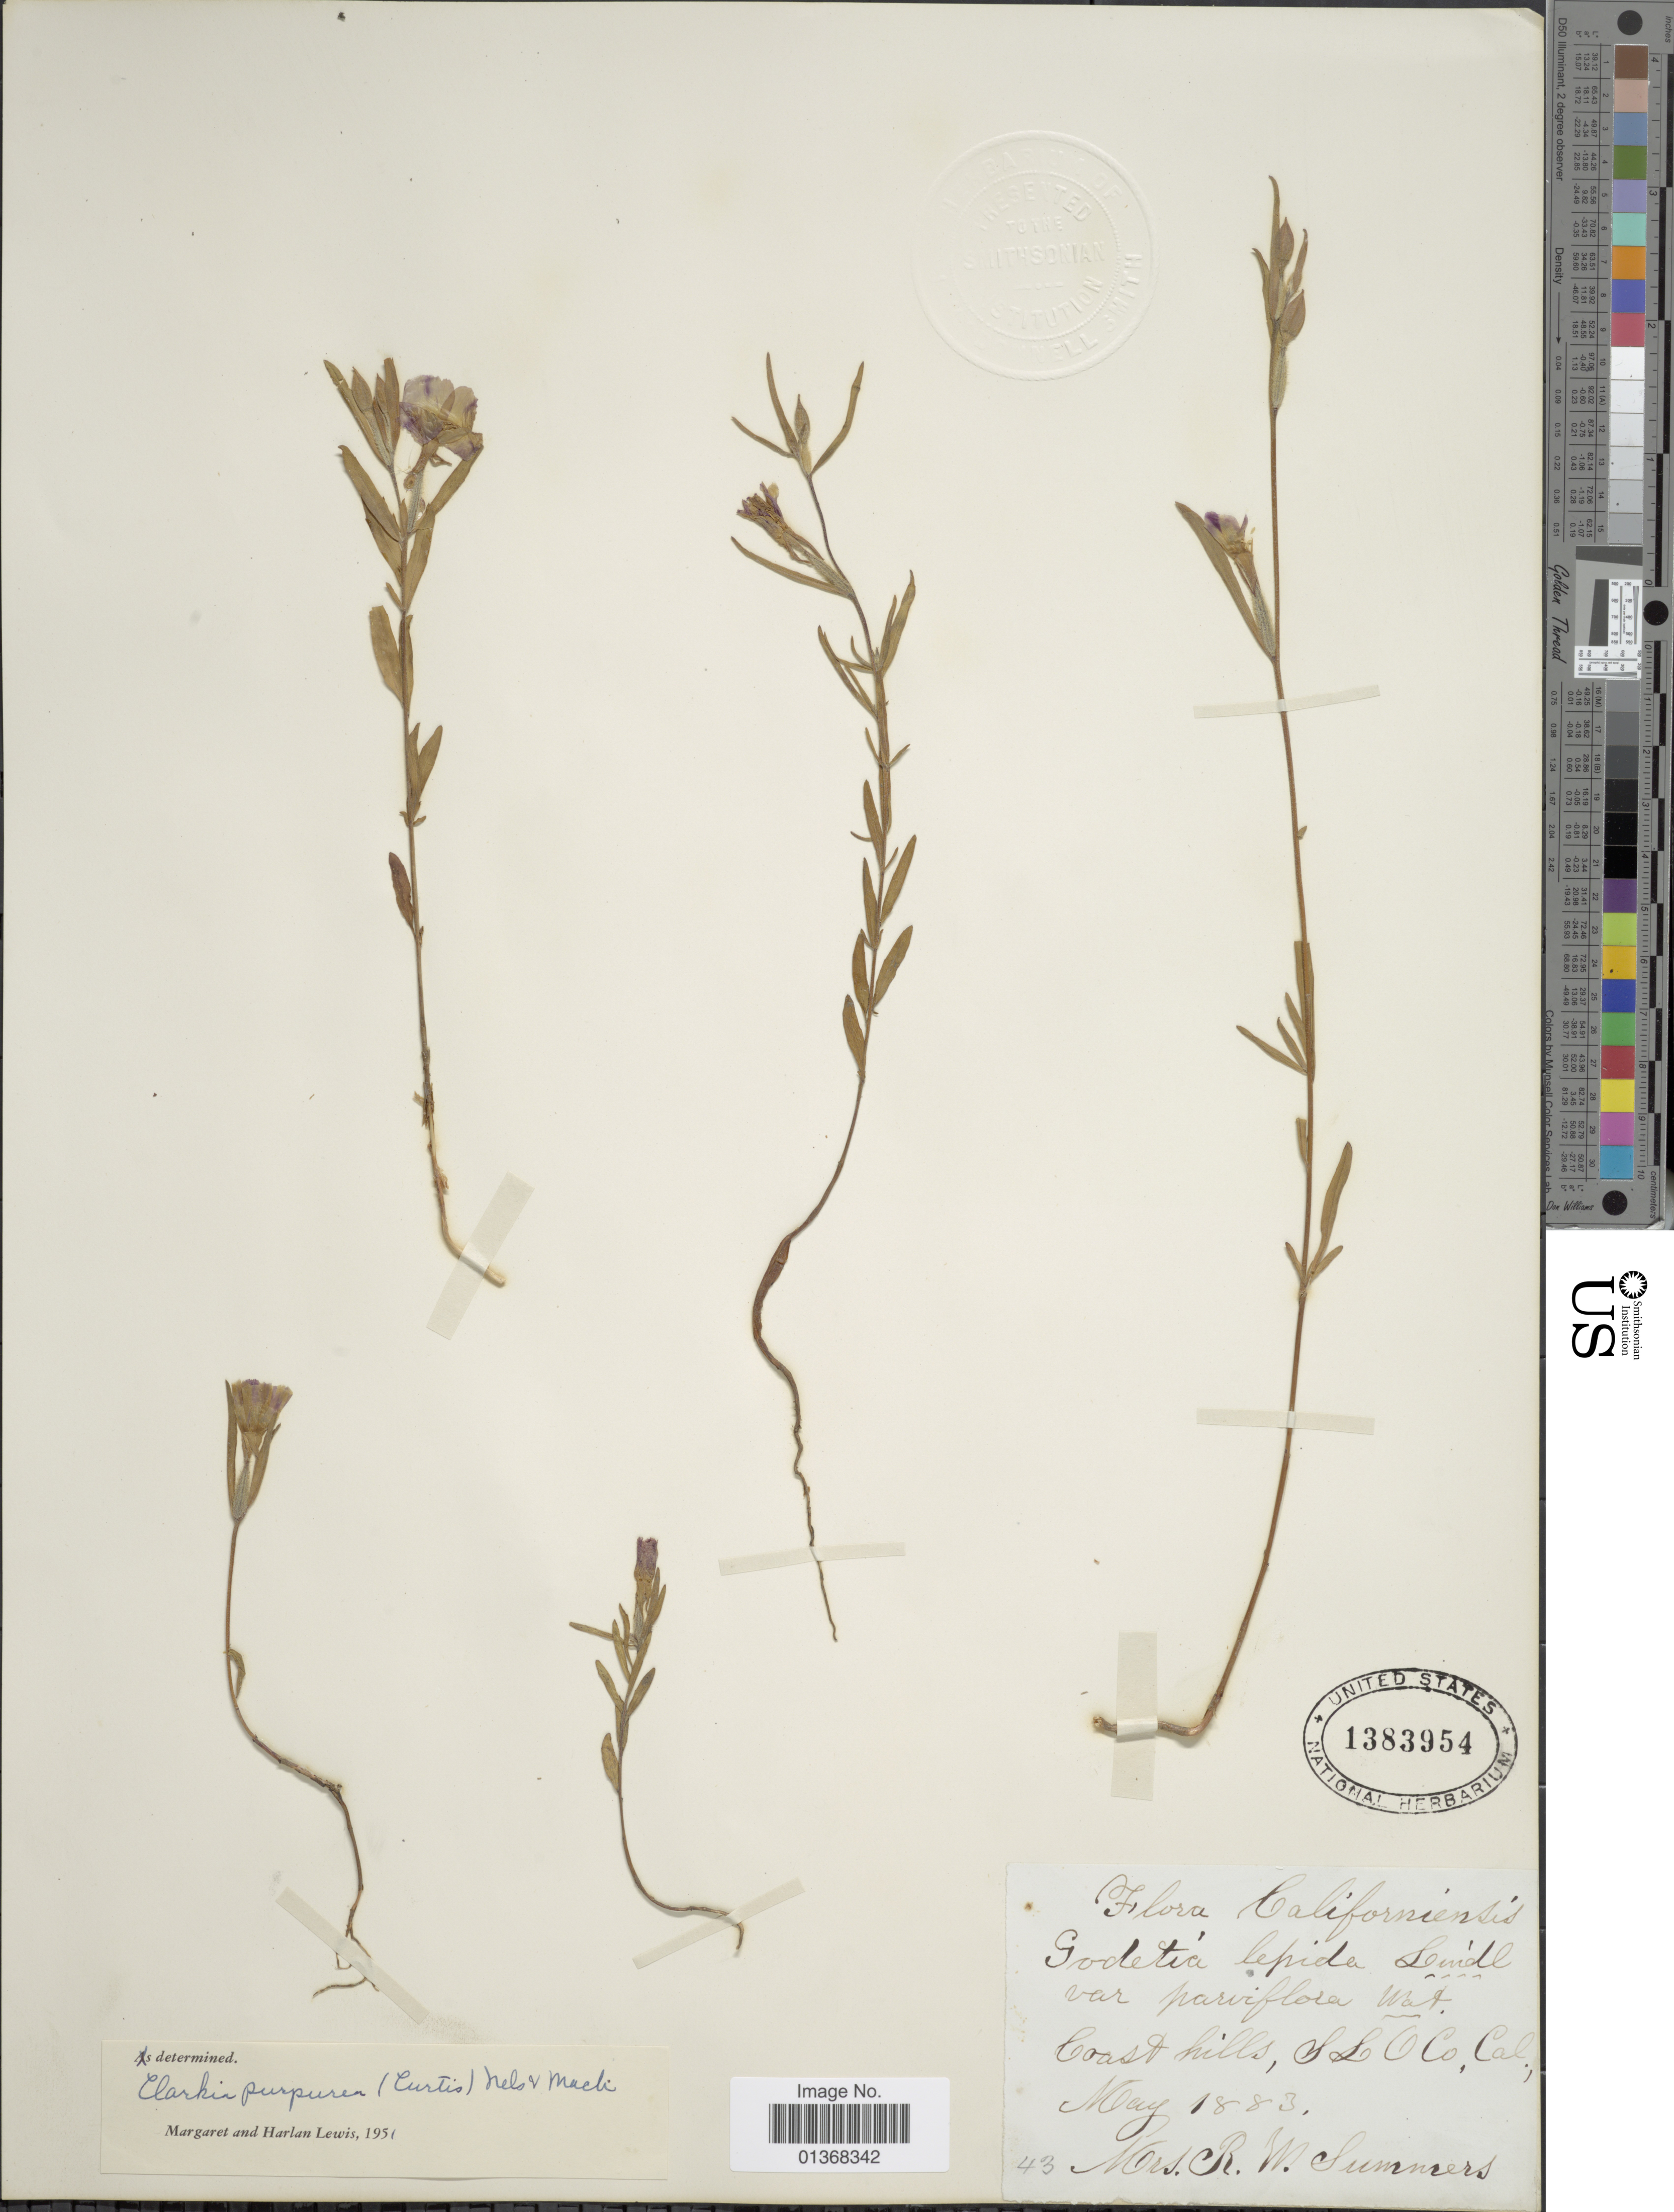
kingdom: Plantae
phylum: Tracheophyta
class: Magnoliopsida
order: Myrtales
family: Onagraceae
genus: Clarkia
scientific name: Clarkia purpurea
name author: (Curtis) A. Nelson & J.F. Macbr.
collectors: R. Summers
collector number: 43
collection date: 1883-05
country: United States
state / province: California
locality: Coast hills, S L O Co.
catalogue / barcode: US 1383954